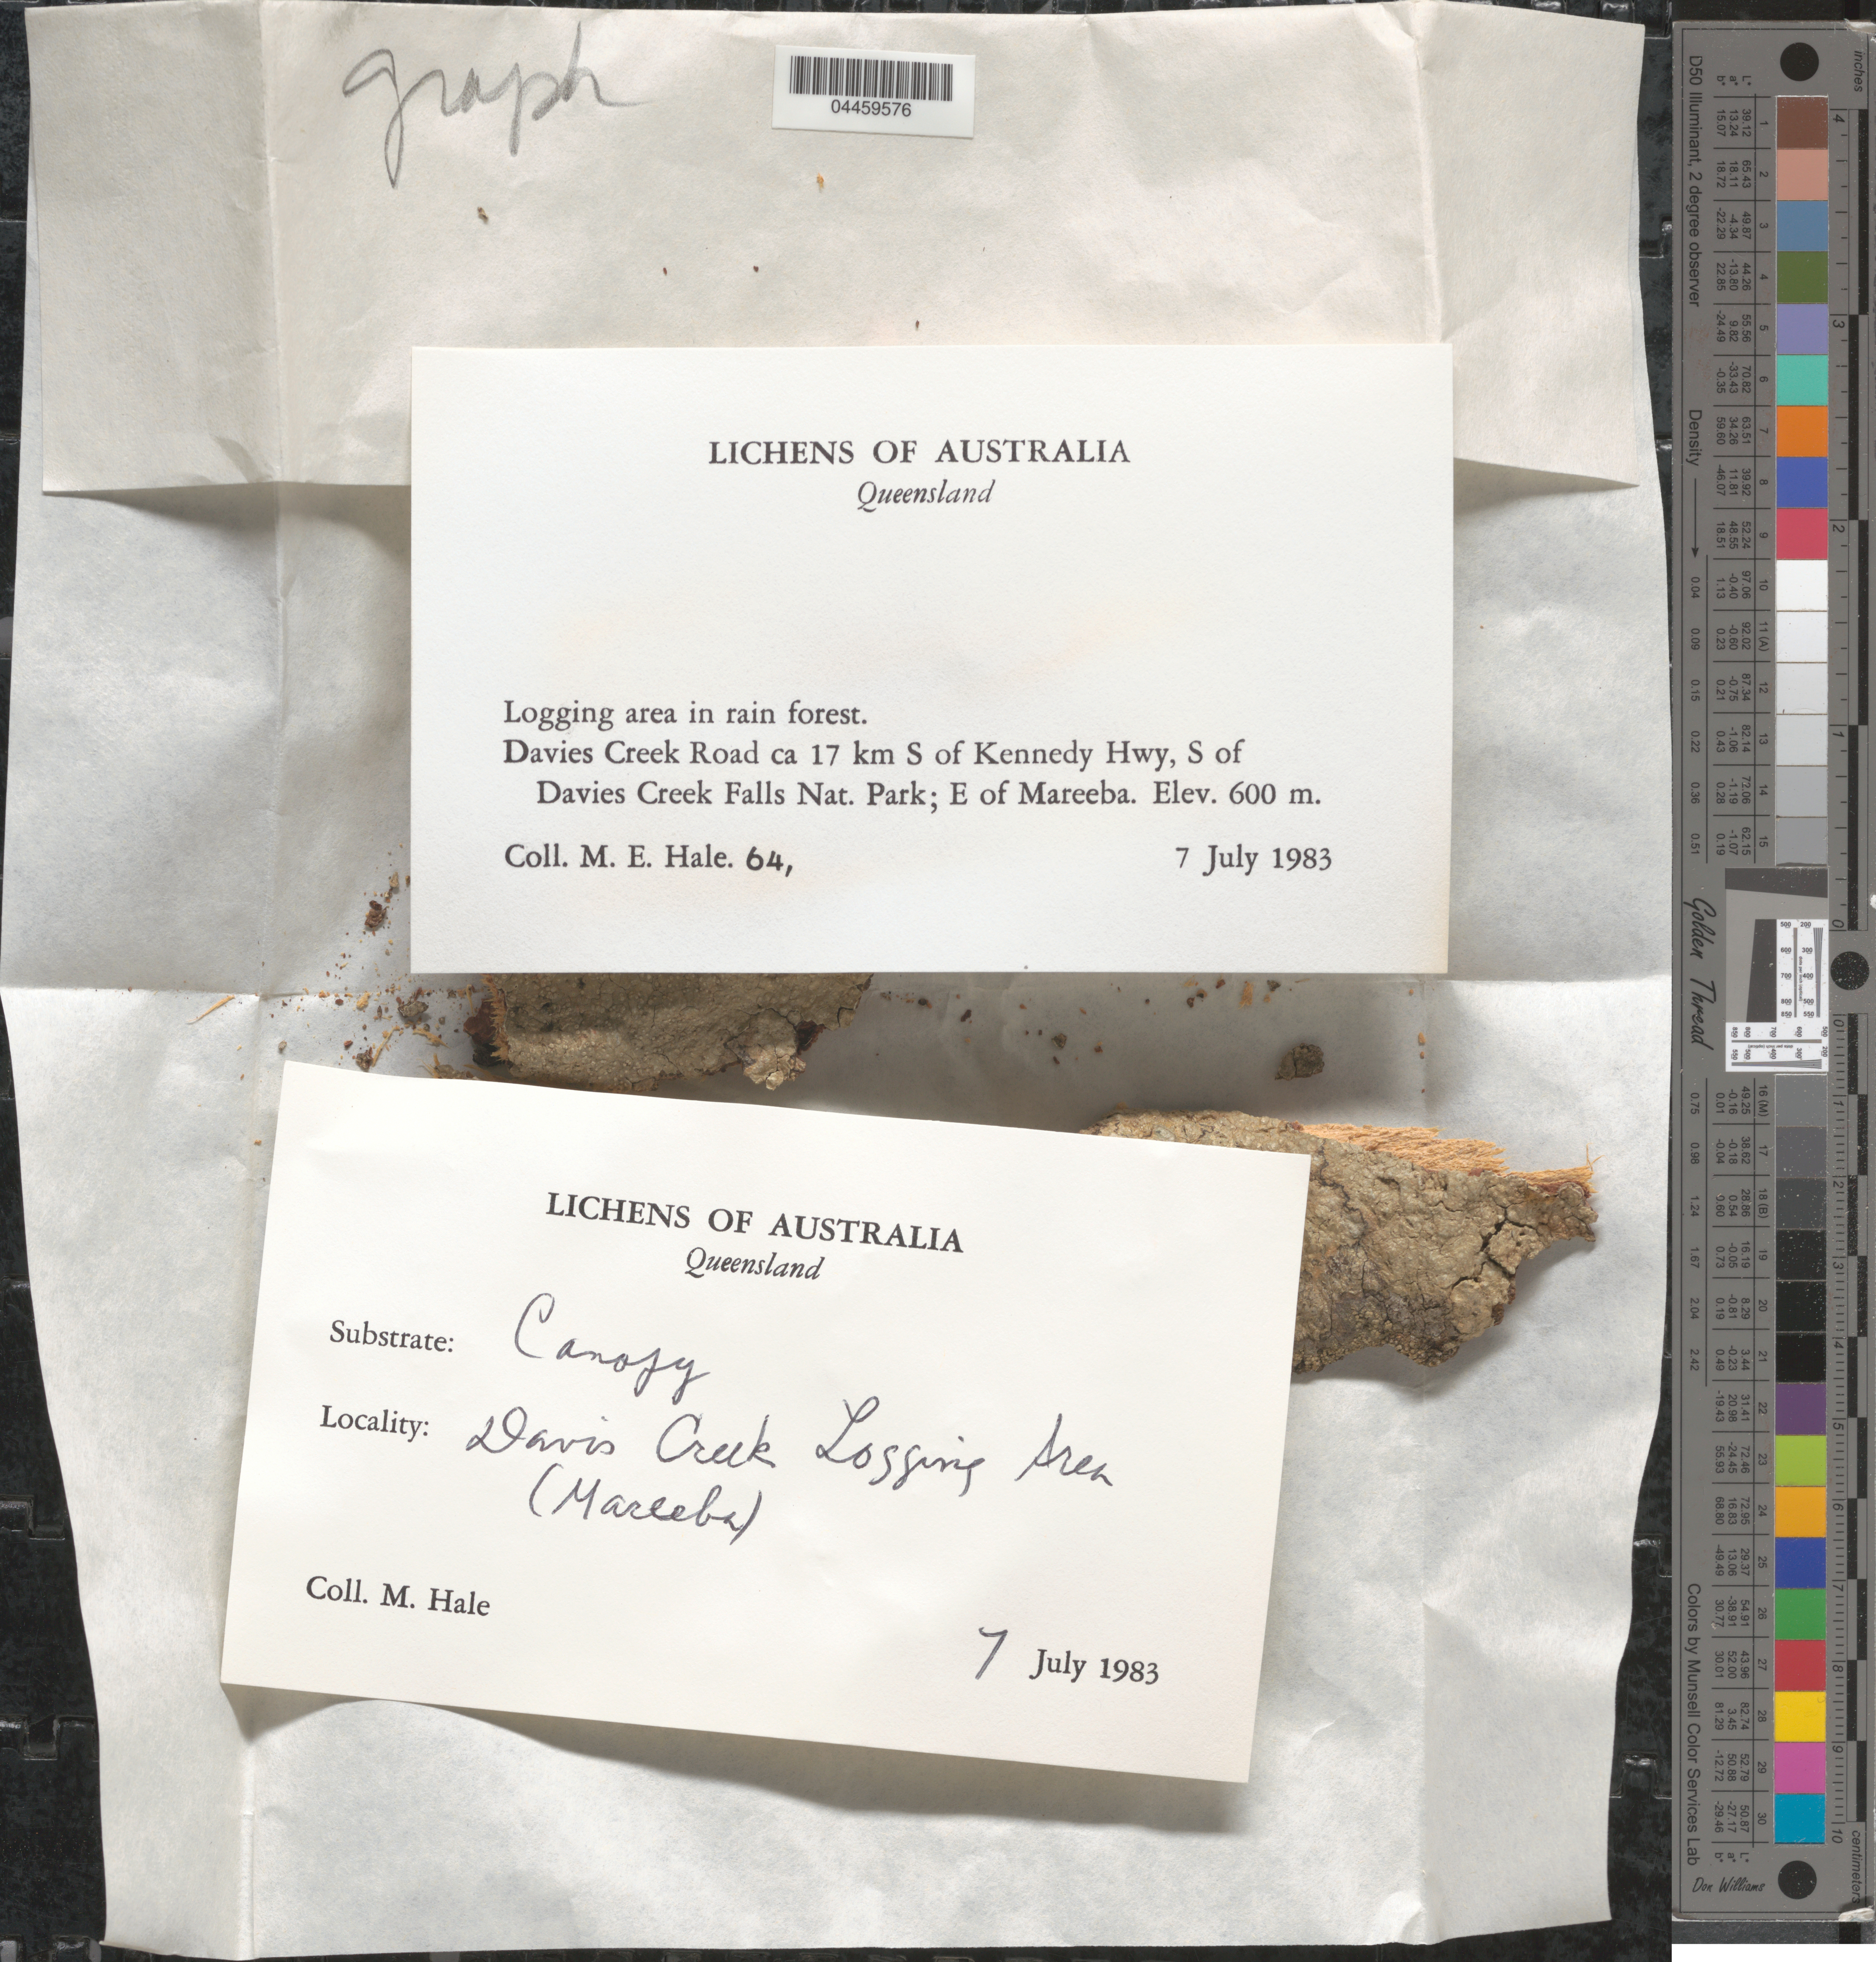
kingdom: Fungi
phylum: Ascomycota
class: Lecanoromycetes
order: Ostropales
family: Graphidaceae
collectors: M. Hale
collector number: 64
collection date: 1983-07-07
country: Australia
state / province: Queensland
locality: Davies Creek Road ca. 17 km S of Kennedy Hwy, S of Davies Creek Falls Nat. Park; E of Mareeba. Davies Creek Logging Area (Mareeba).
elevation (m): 600